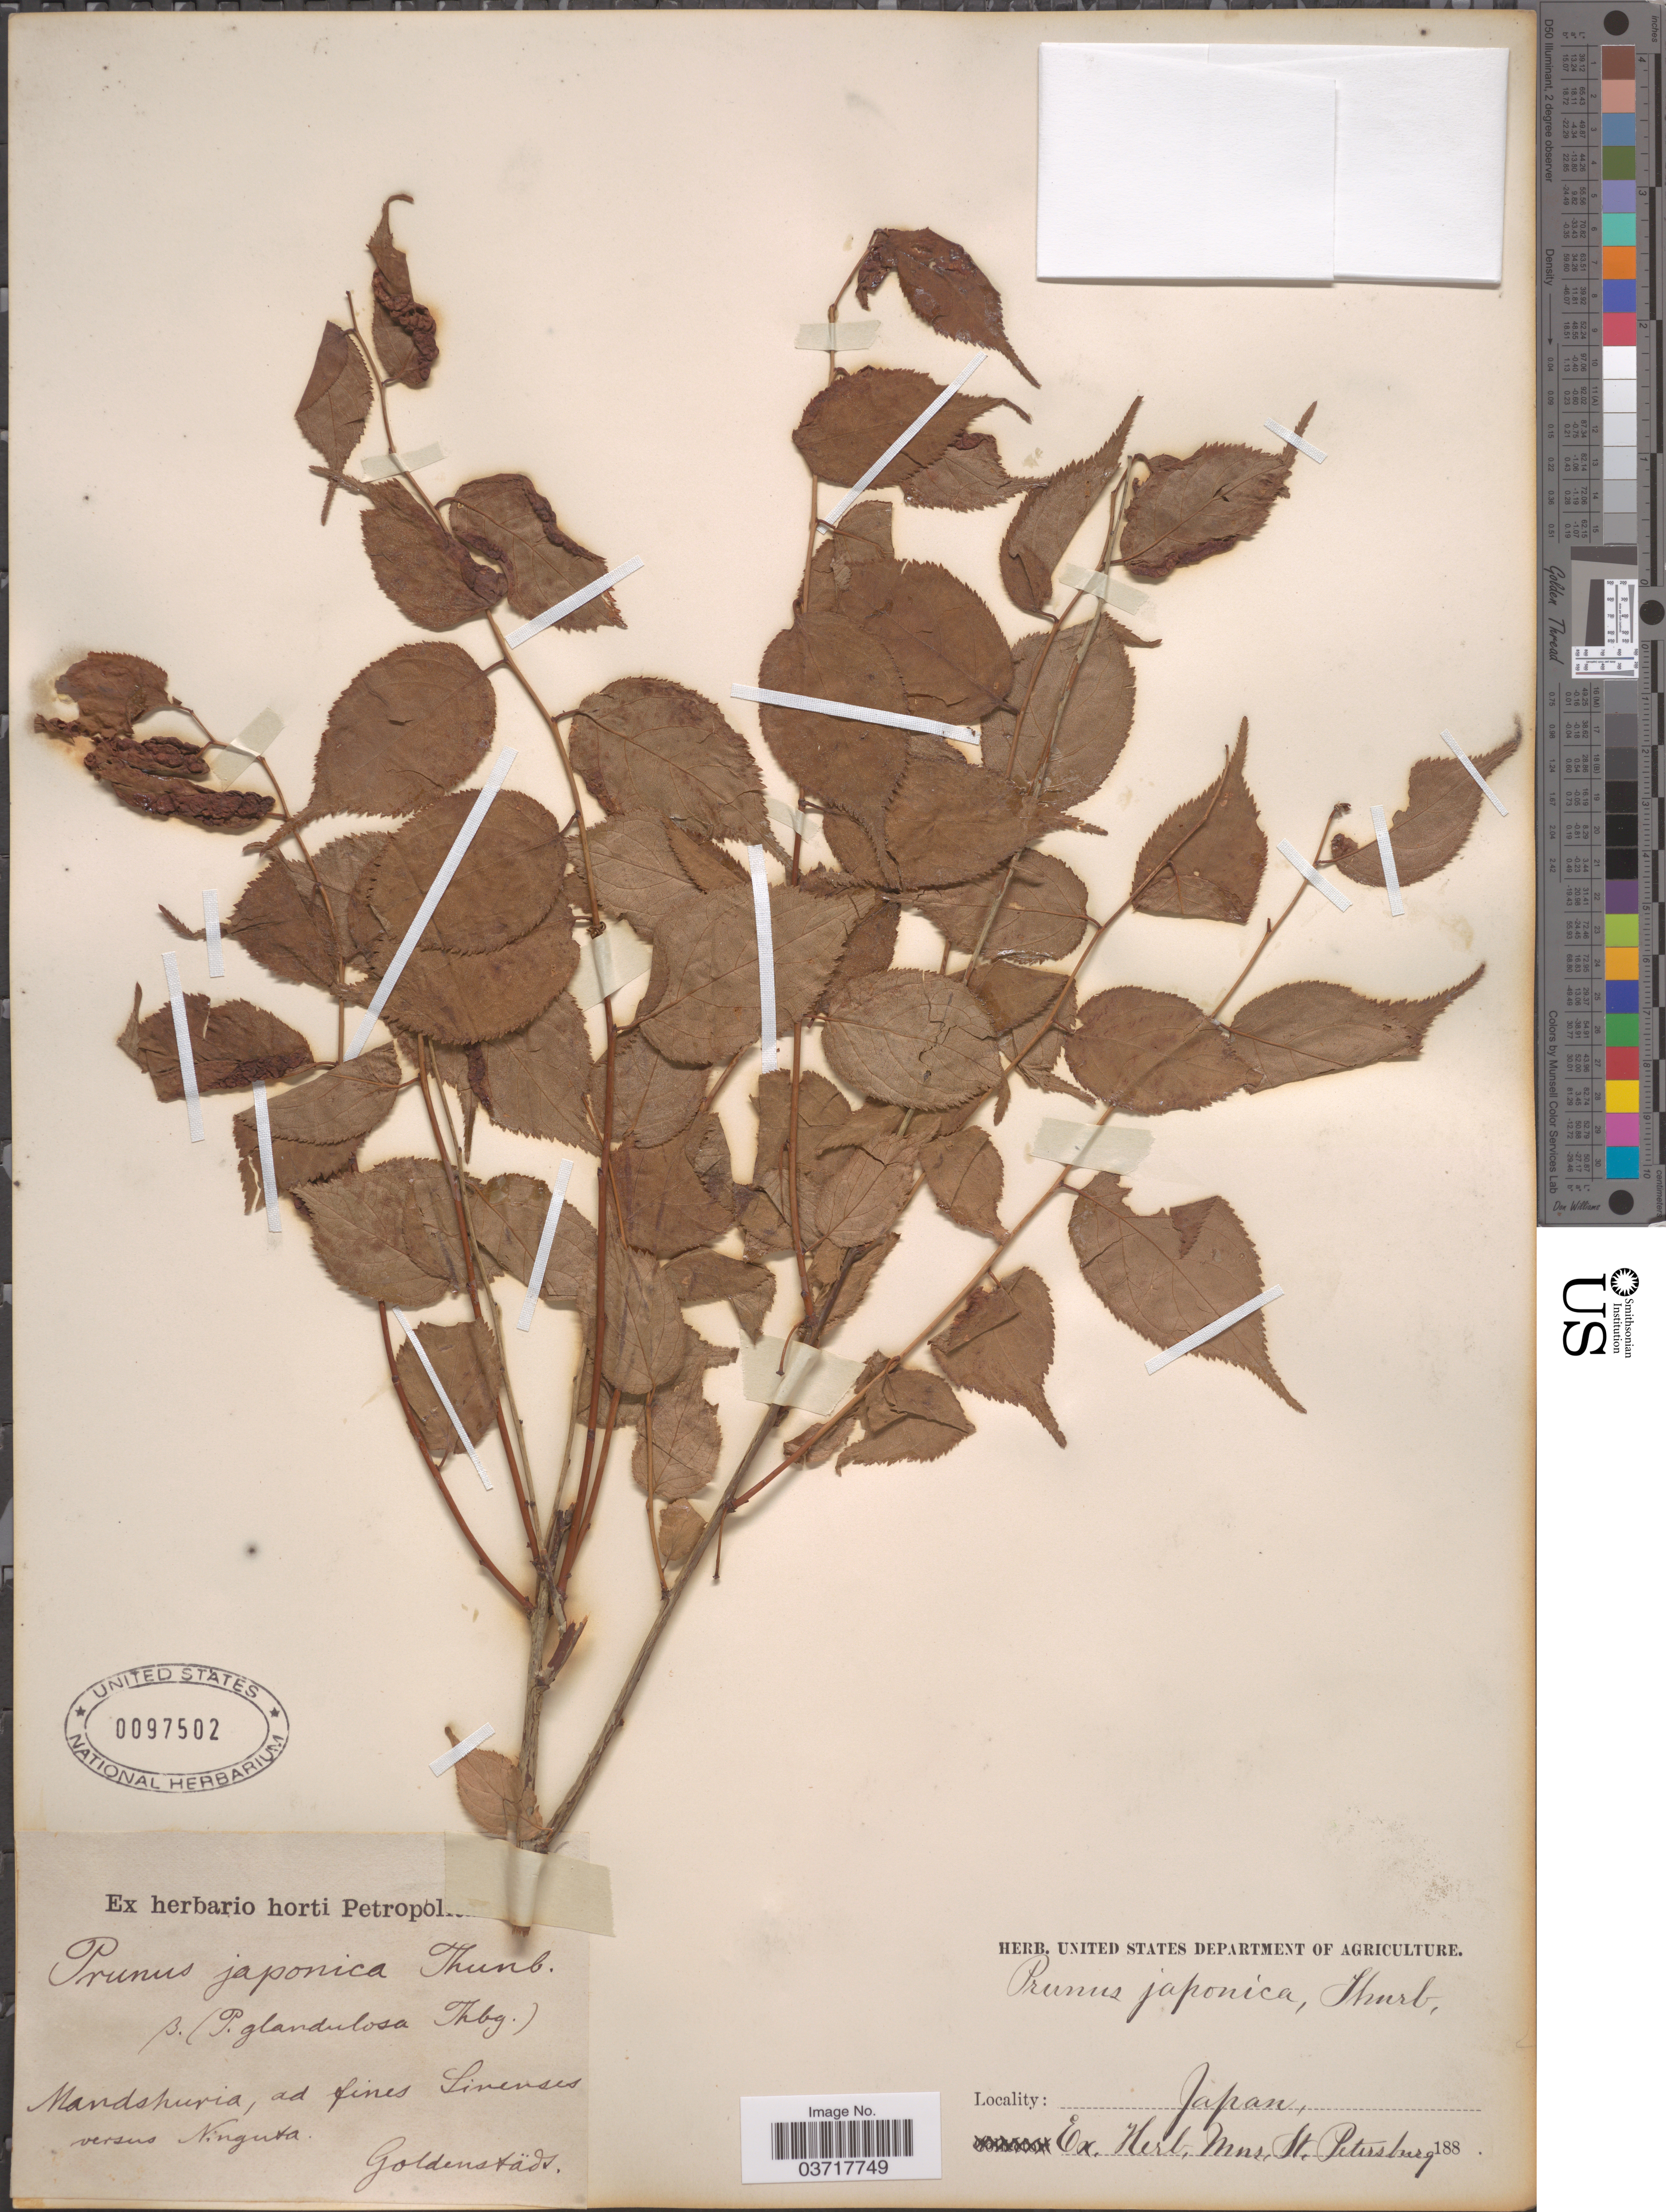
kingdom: Plantae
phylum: Tracheophyta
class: Magnoliopsida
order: Rosales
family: Rosaceae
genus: Prunus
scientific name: Prunus japonica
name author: Thunb.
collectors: -. Goldenstadt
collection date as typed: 188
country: Japan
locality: Mandshuria, ad fines Sirenses versus Ninguka.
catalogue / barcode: US 97502